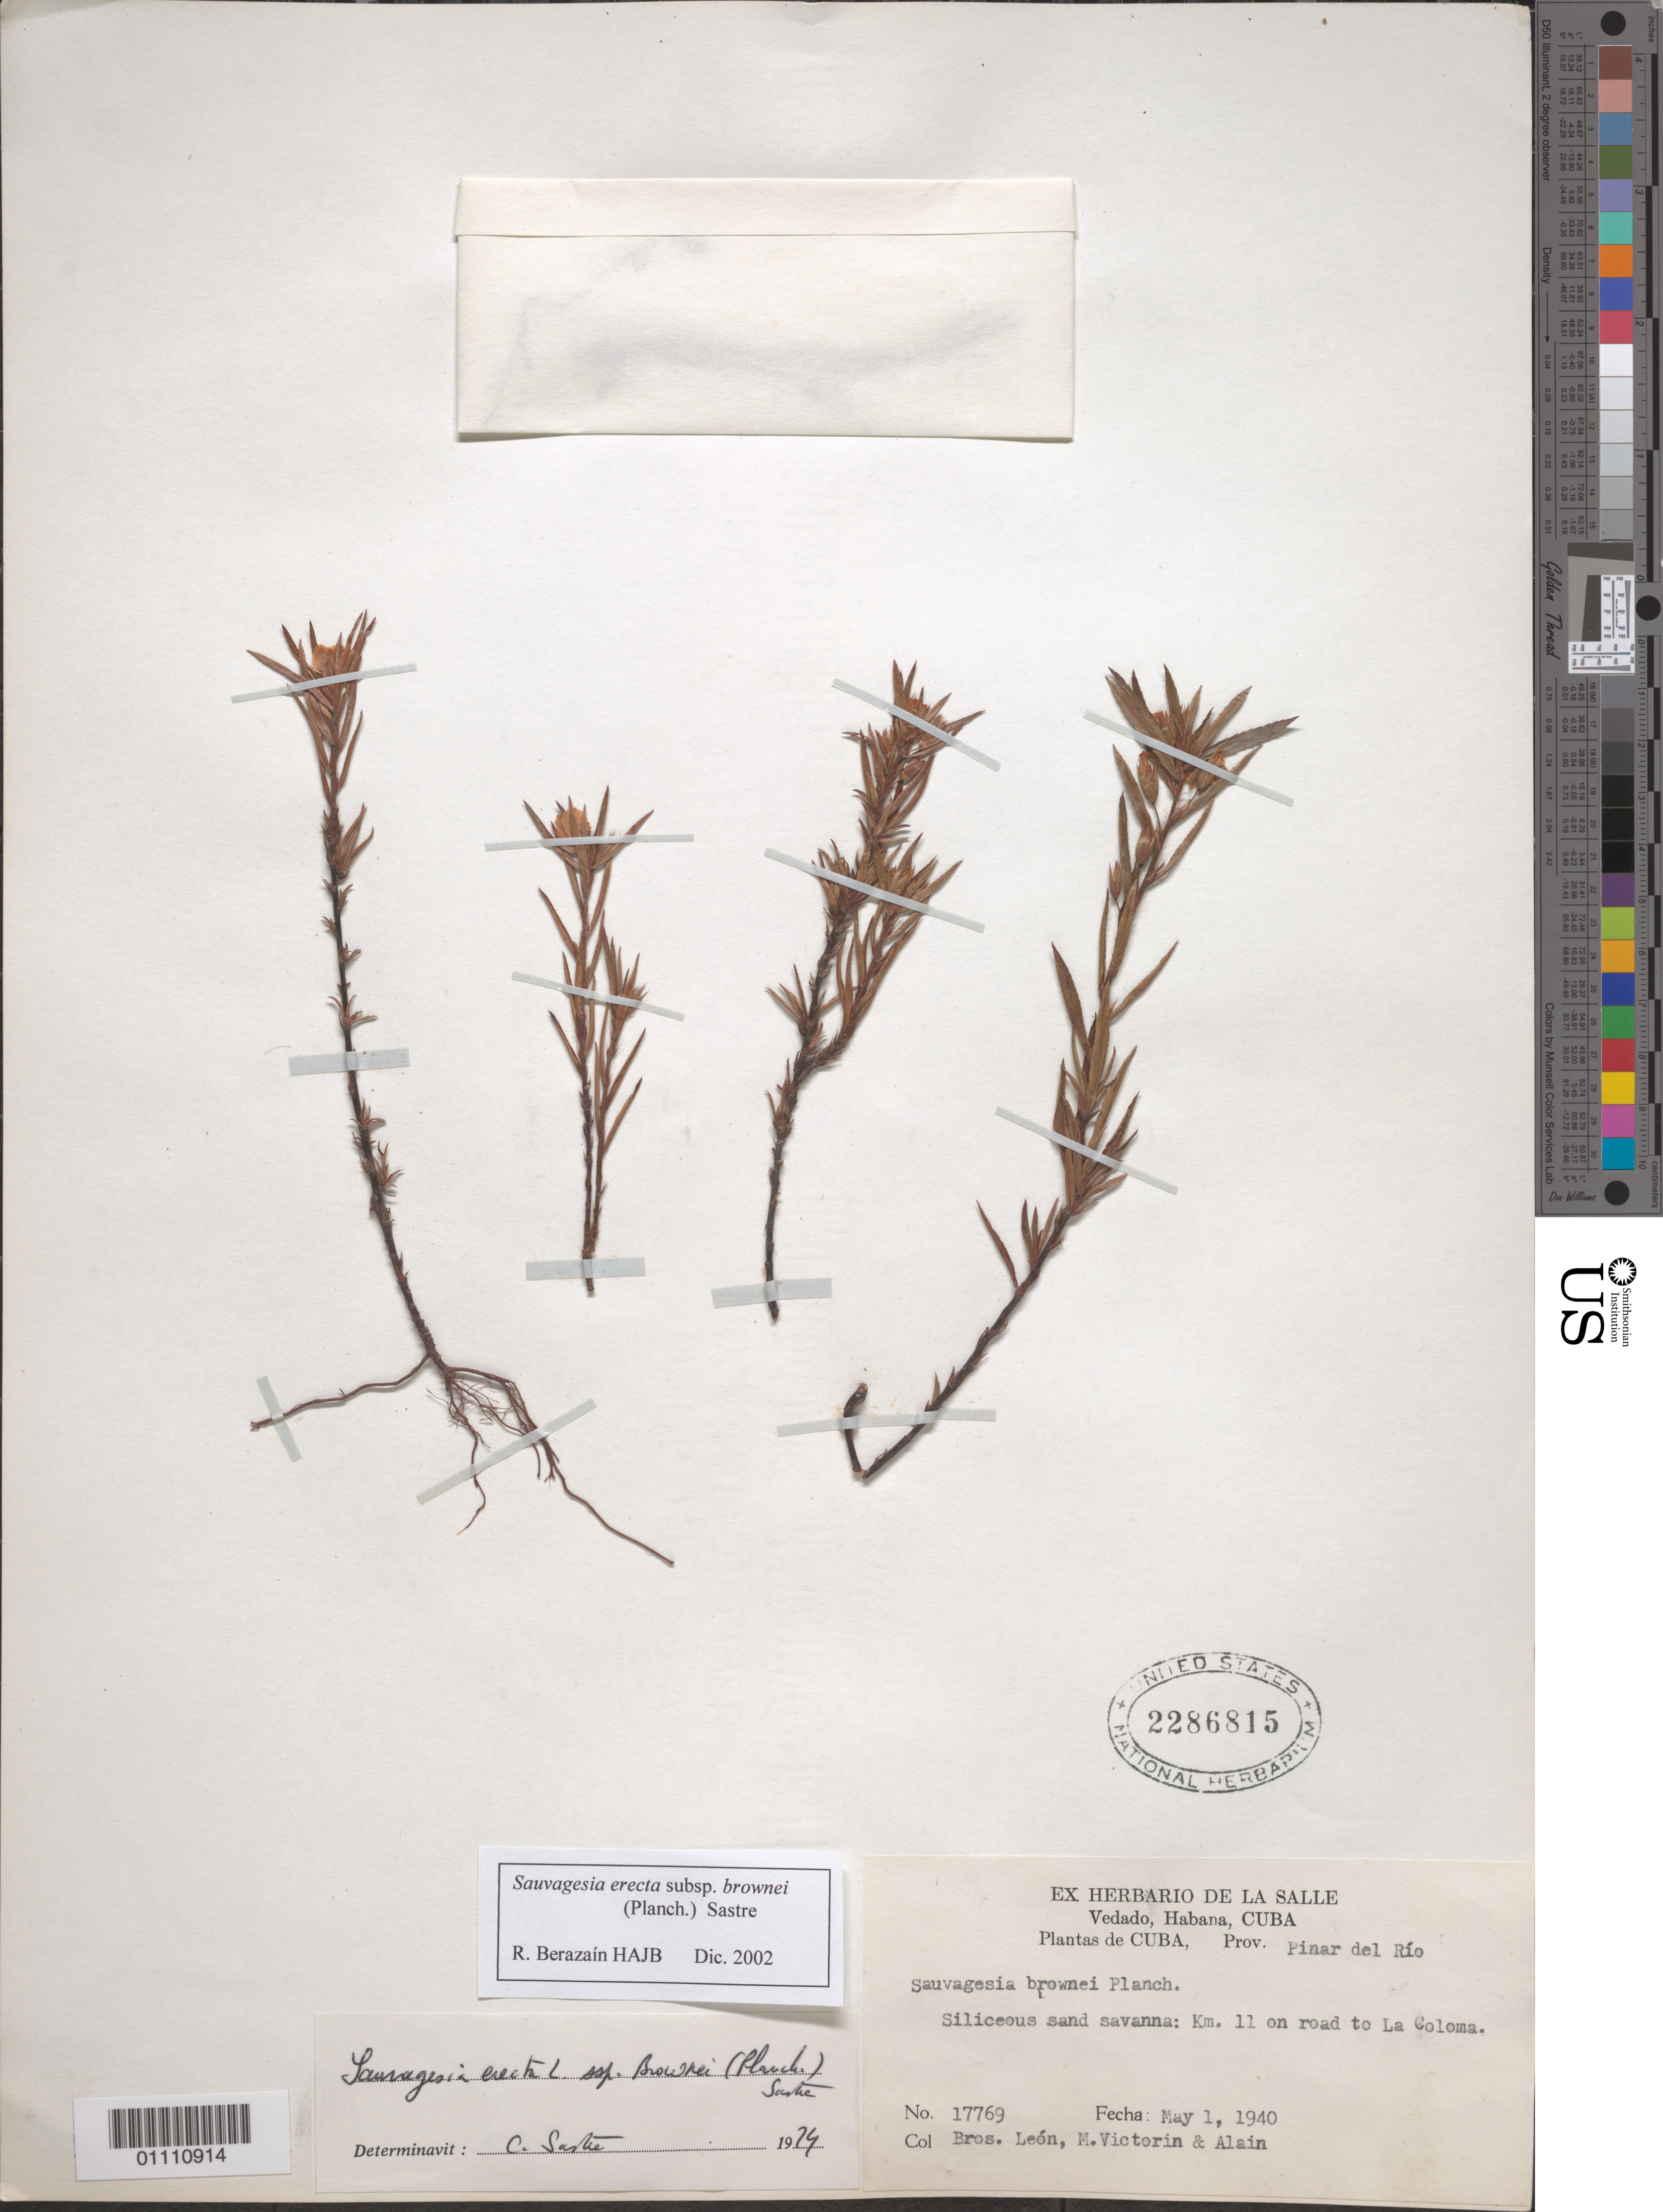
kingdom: Plantae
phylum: Tracheophyta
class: Magnoliopsida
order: Malpighiales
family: Ochnaceae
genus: Sauvagesia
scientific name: Sauvagesia erecta subsp. brownei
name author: (Planch.) Sastre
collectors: F. Victorin, Bro. León & A. H. Liogier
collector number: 17769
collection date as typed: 01 May 1940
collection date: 1940-05-01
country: Cuba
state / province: Pinar del Rio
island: Cuba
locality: km 11 on road to La Coloma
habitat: siliceous sand savannas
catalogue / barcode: US 2286815